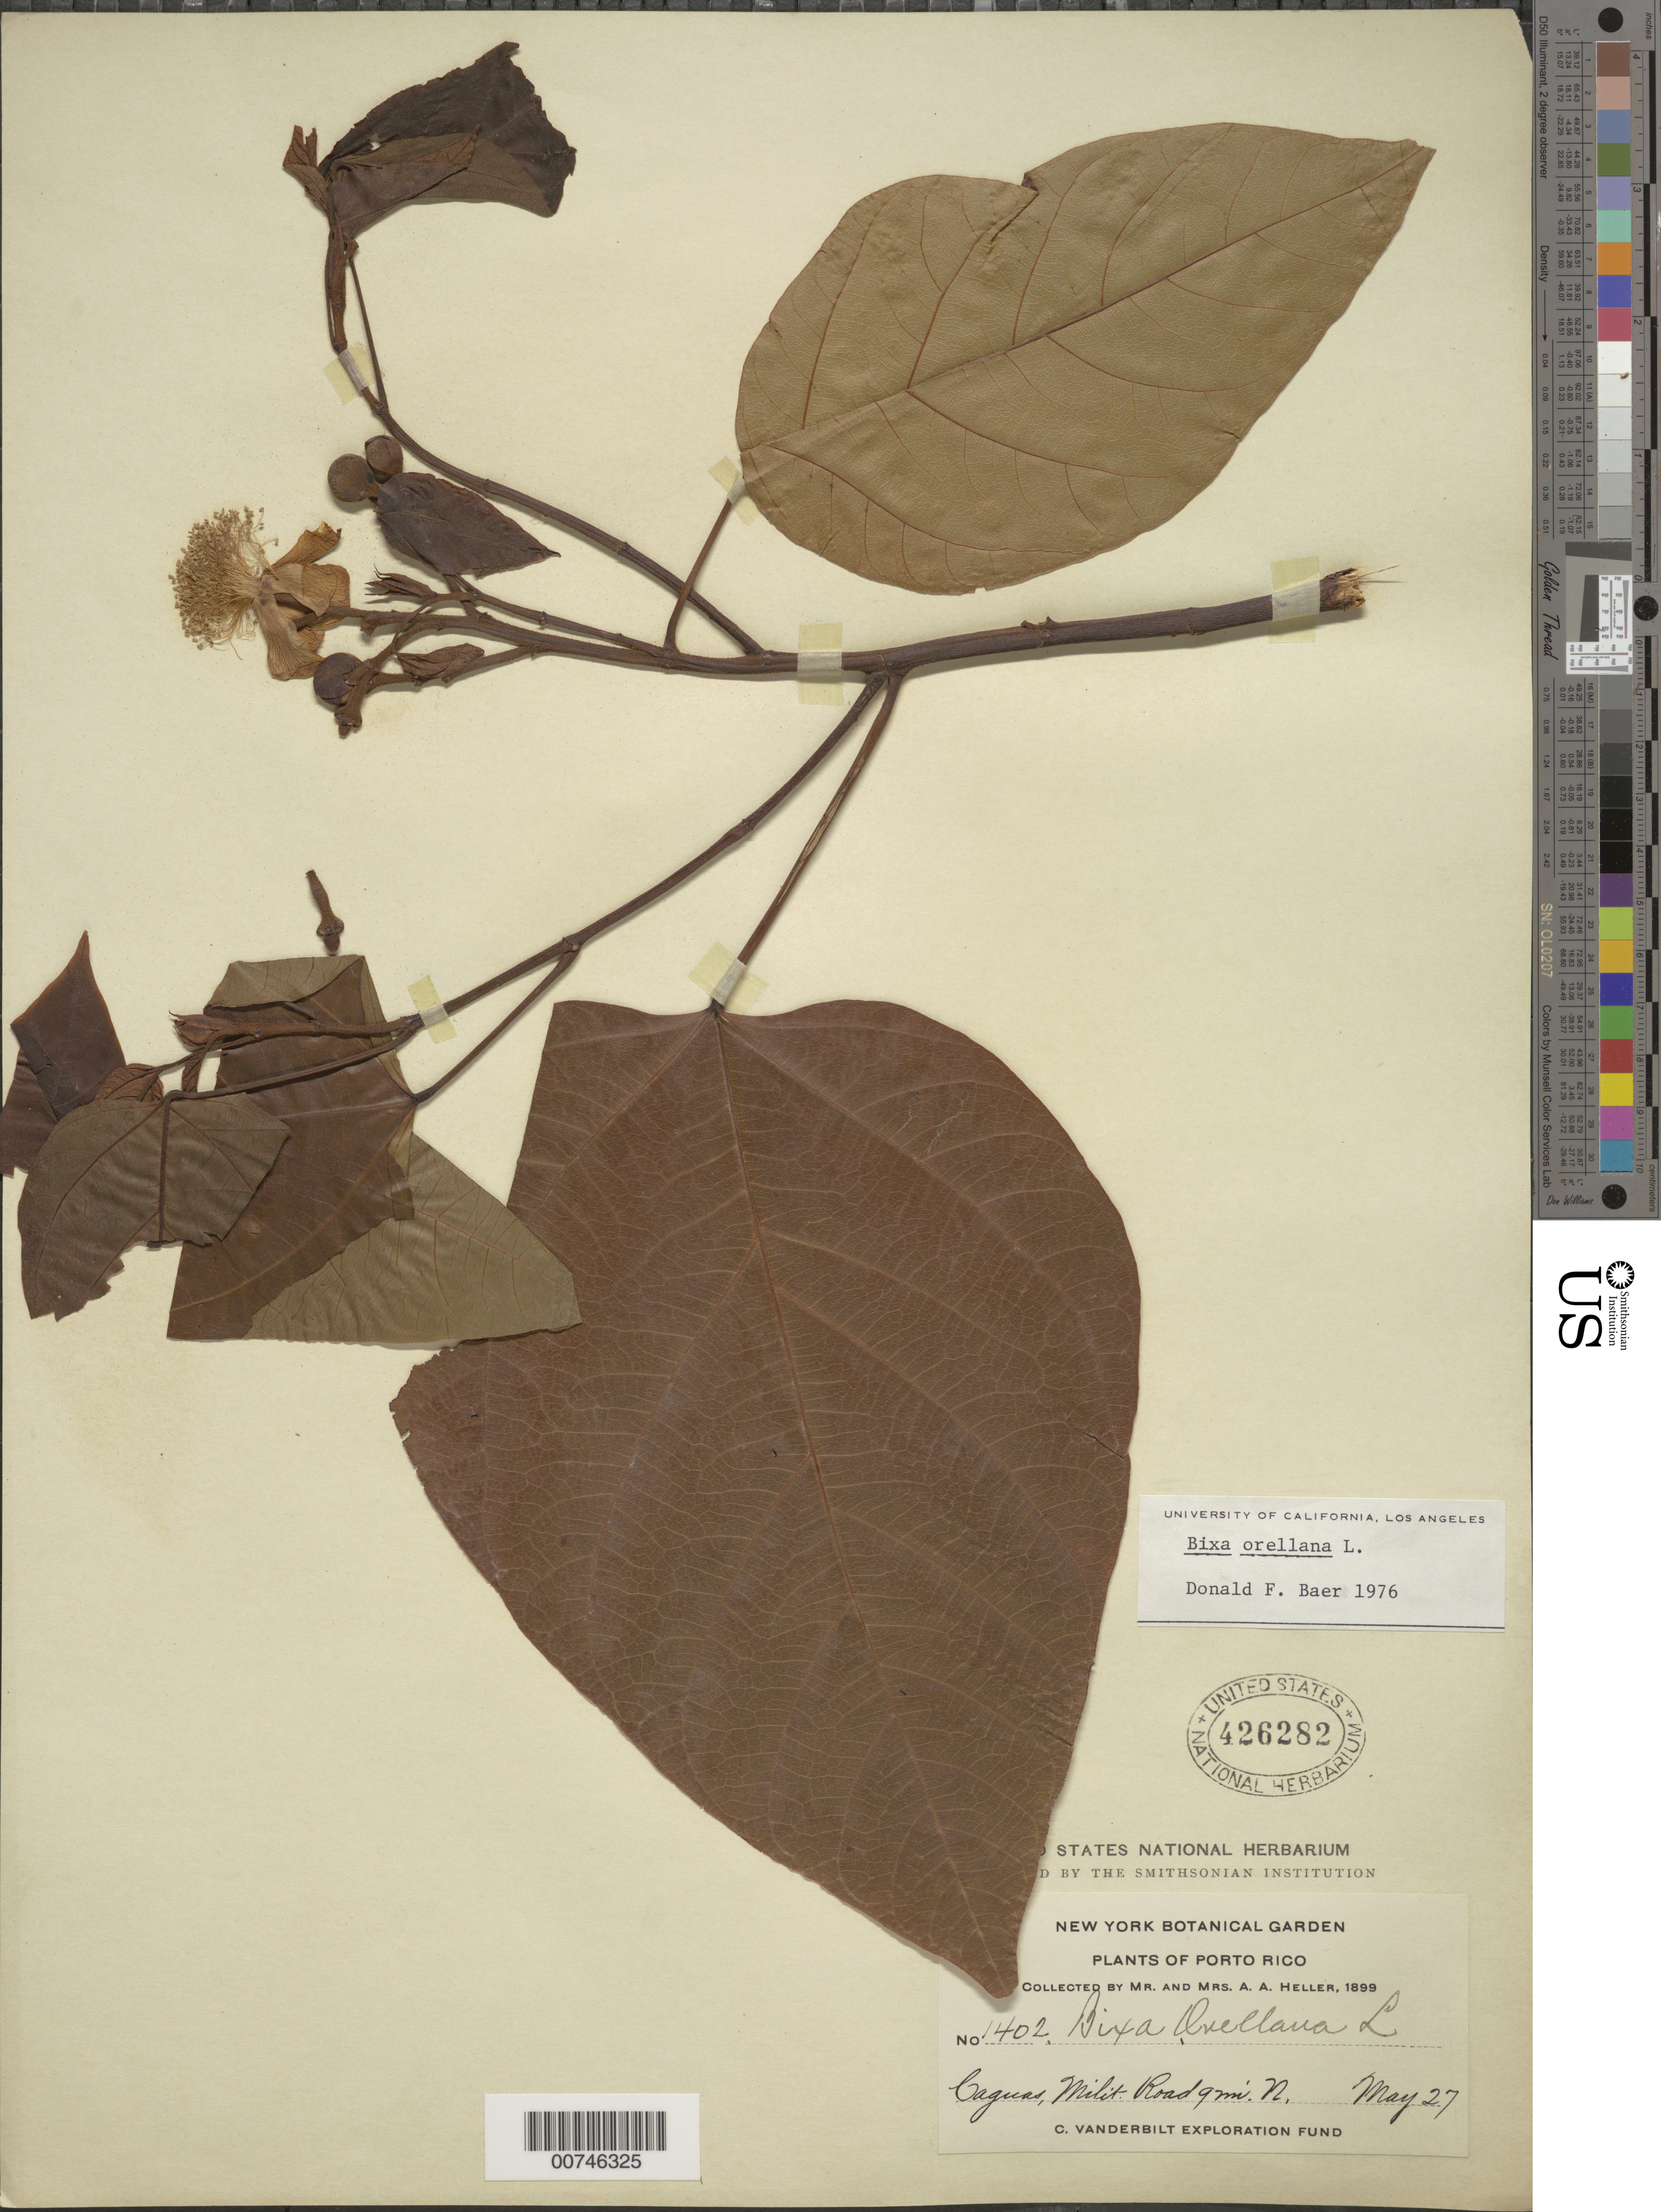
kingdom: Plantae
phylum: Tracheophyta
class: Magnoliopsida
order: Malvales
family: Bixaceae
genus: Bixa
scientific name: Bixa orellana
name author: L.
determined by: Baer, D. F.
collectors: A. A. Heller & E. G. Heller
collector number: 1402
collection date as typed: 27 May 1899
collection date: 1899-05-27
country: Puerto Rico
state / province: Caguas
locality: Caguas, Military road 9 mi. N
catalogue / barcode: US 426282